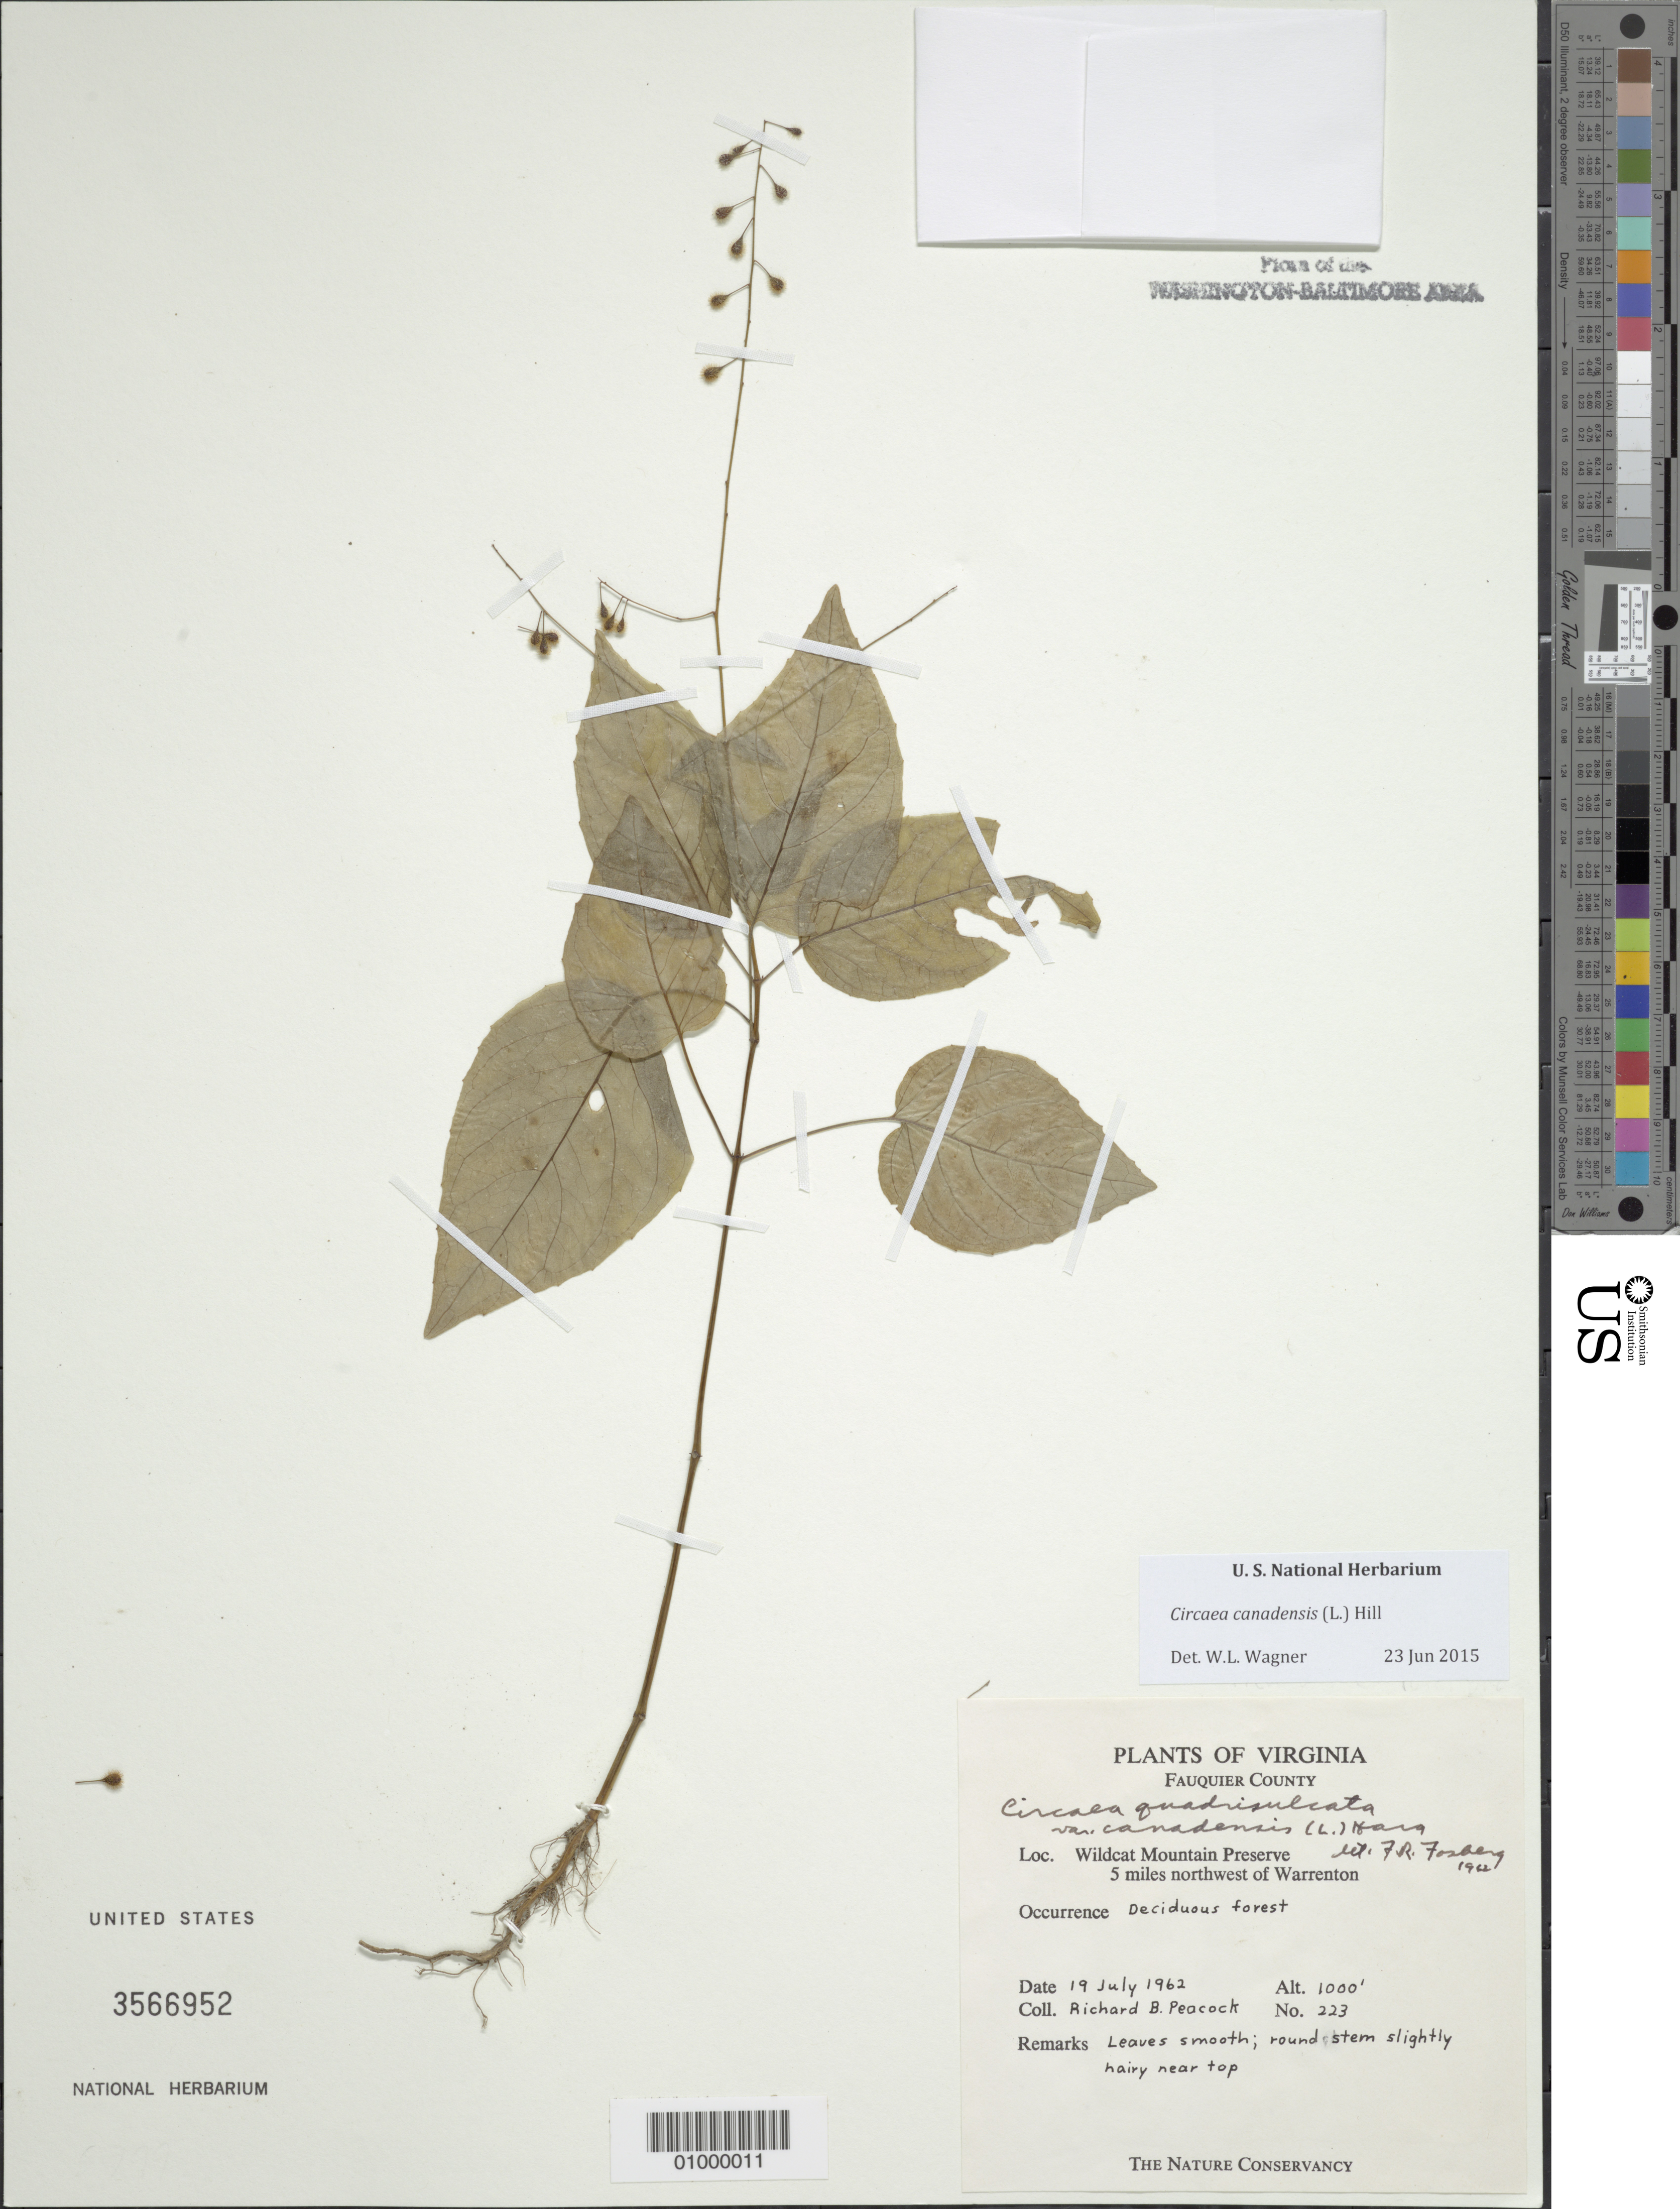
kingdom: Plantae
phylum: Tracheophyta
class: Magnoliopsida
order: Myrtales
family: Onagraceae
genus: Circaea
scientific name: Circaea canadensis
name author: (L.) Hill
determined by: Wagner, W. L., (BOT), Smithsonian Institution - National Museum of Natural History (UNITED STATES)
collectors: R. Peacock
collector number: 222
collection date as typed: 13 Jul 1962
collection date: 1962-07-13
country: United States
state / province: Virginia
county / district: Fauquier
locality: Wildcat Mountain Preserve 5 miles northwest of Warrenton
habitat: deciduous forest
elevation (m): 305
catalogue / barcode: US 3566952